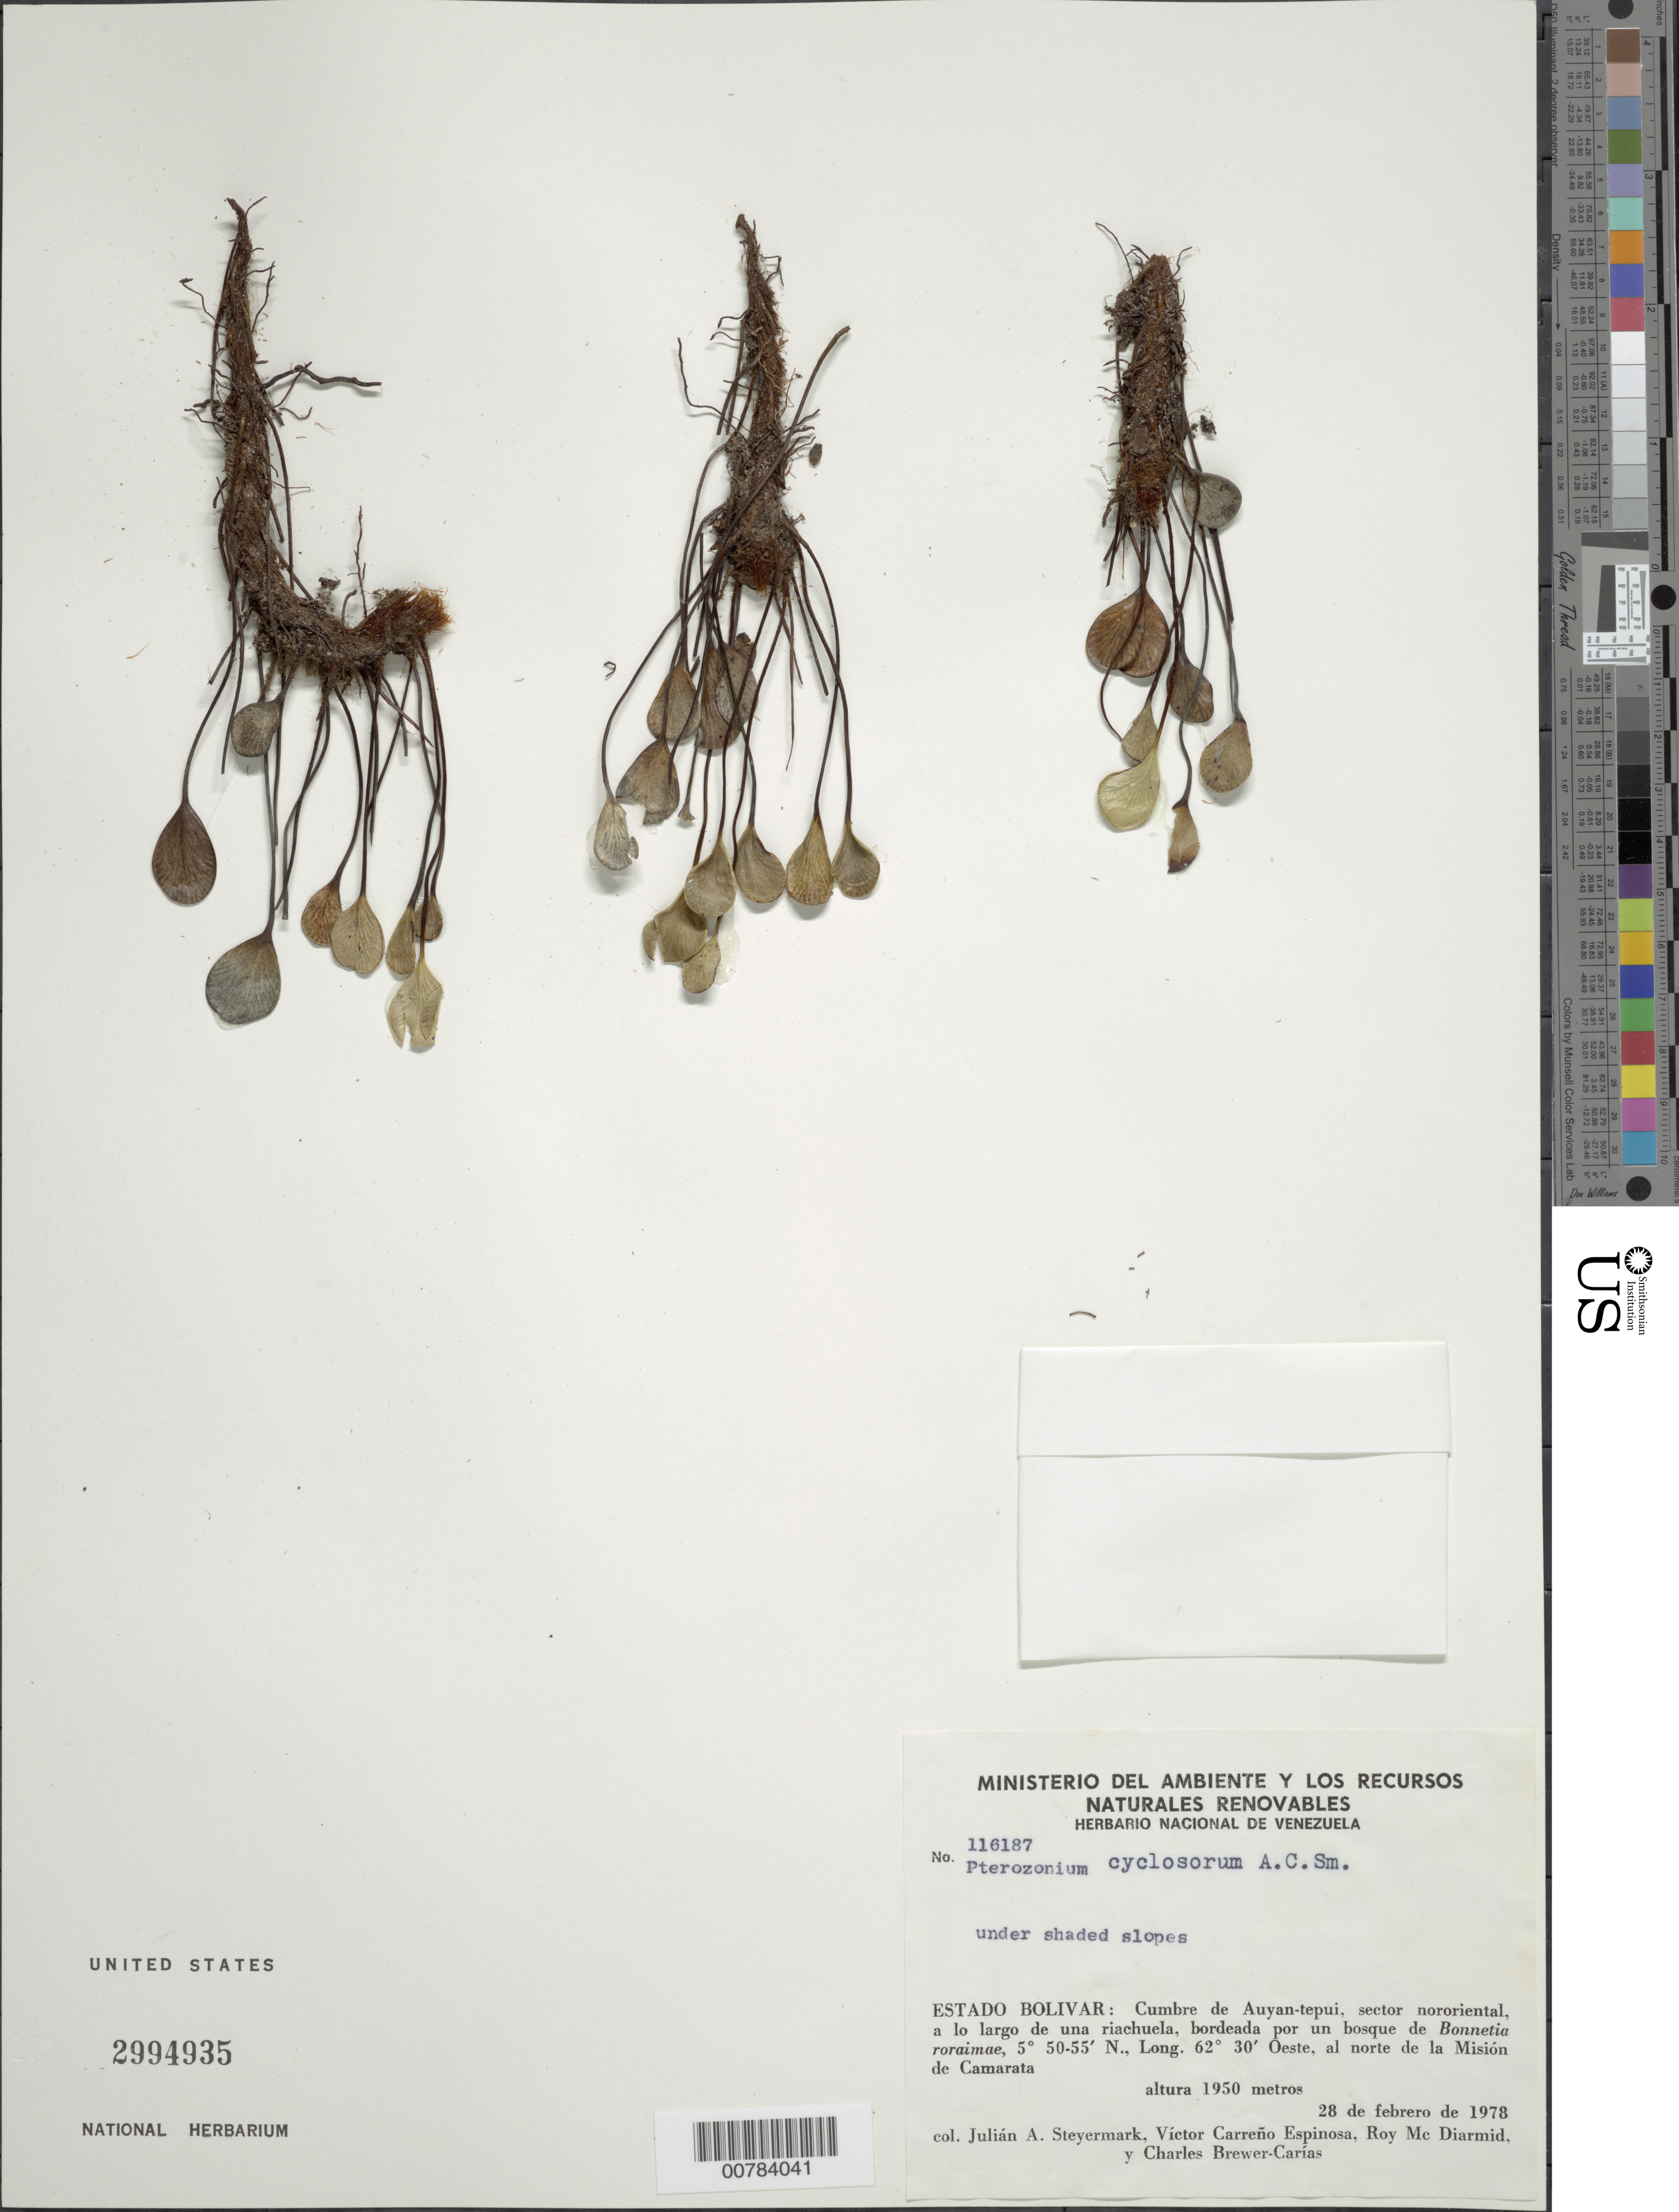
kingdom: Plantae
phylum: Tracheophyta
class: Polypodiopsida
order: Polypodiales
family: Pteridaceae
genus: Pterozonium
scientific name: Pterozonium cyclosorum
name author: A.C. Sm.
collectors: J. Steyermark, V. Carreño E., R. Mc Diarmid & C. Brewer-Carias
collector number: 116187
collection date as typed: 28-Feb-78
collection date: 1978-02-28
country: Venezuela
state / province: Bolívar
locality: Auyan-tepuí, cumbre, sector nororiental, al norte de la Misión de Camarata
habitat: A lo largo de una riachuela, bordeada por un bosque de Bonnetia roraimae, under shaded slopes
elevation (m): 1950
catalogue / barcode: US 2994935